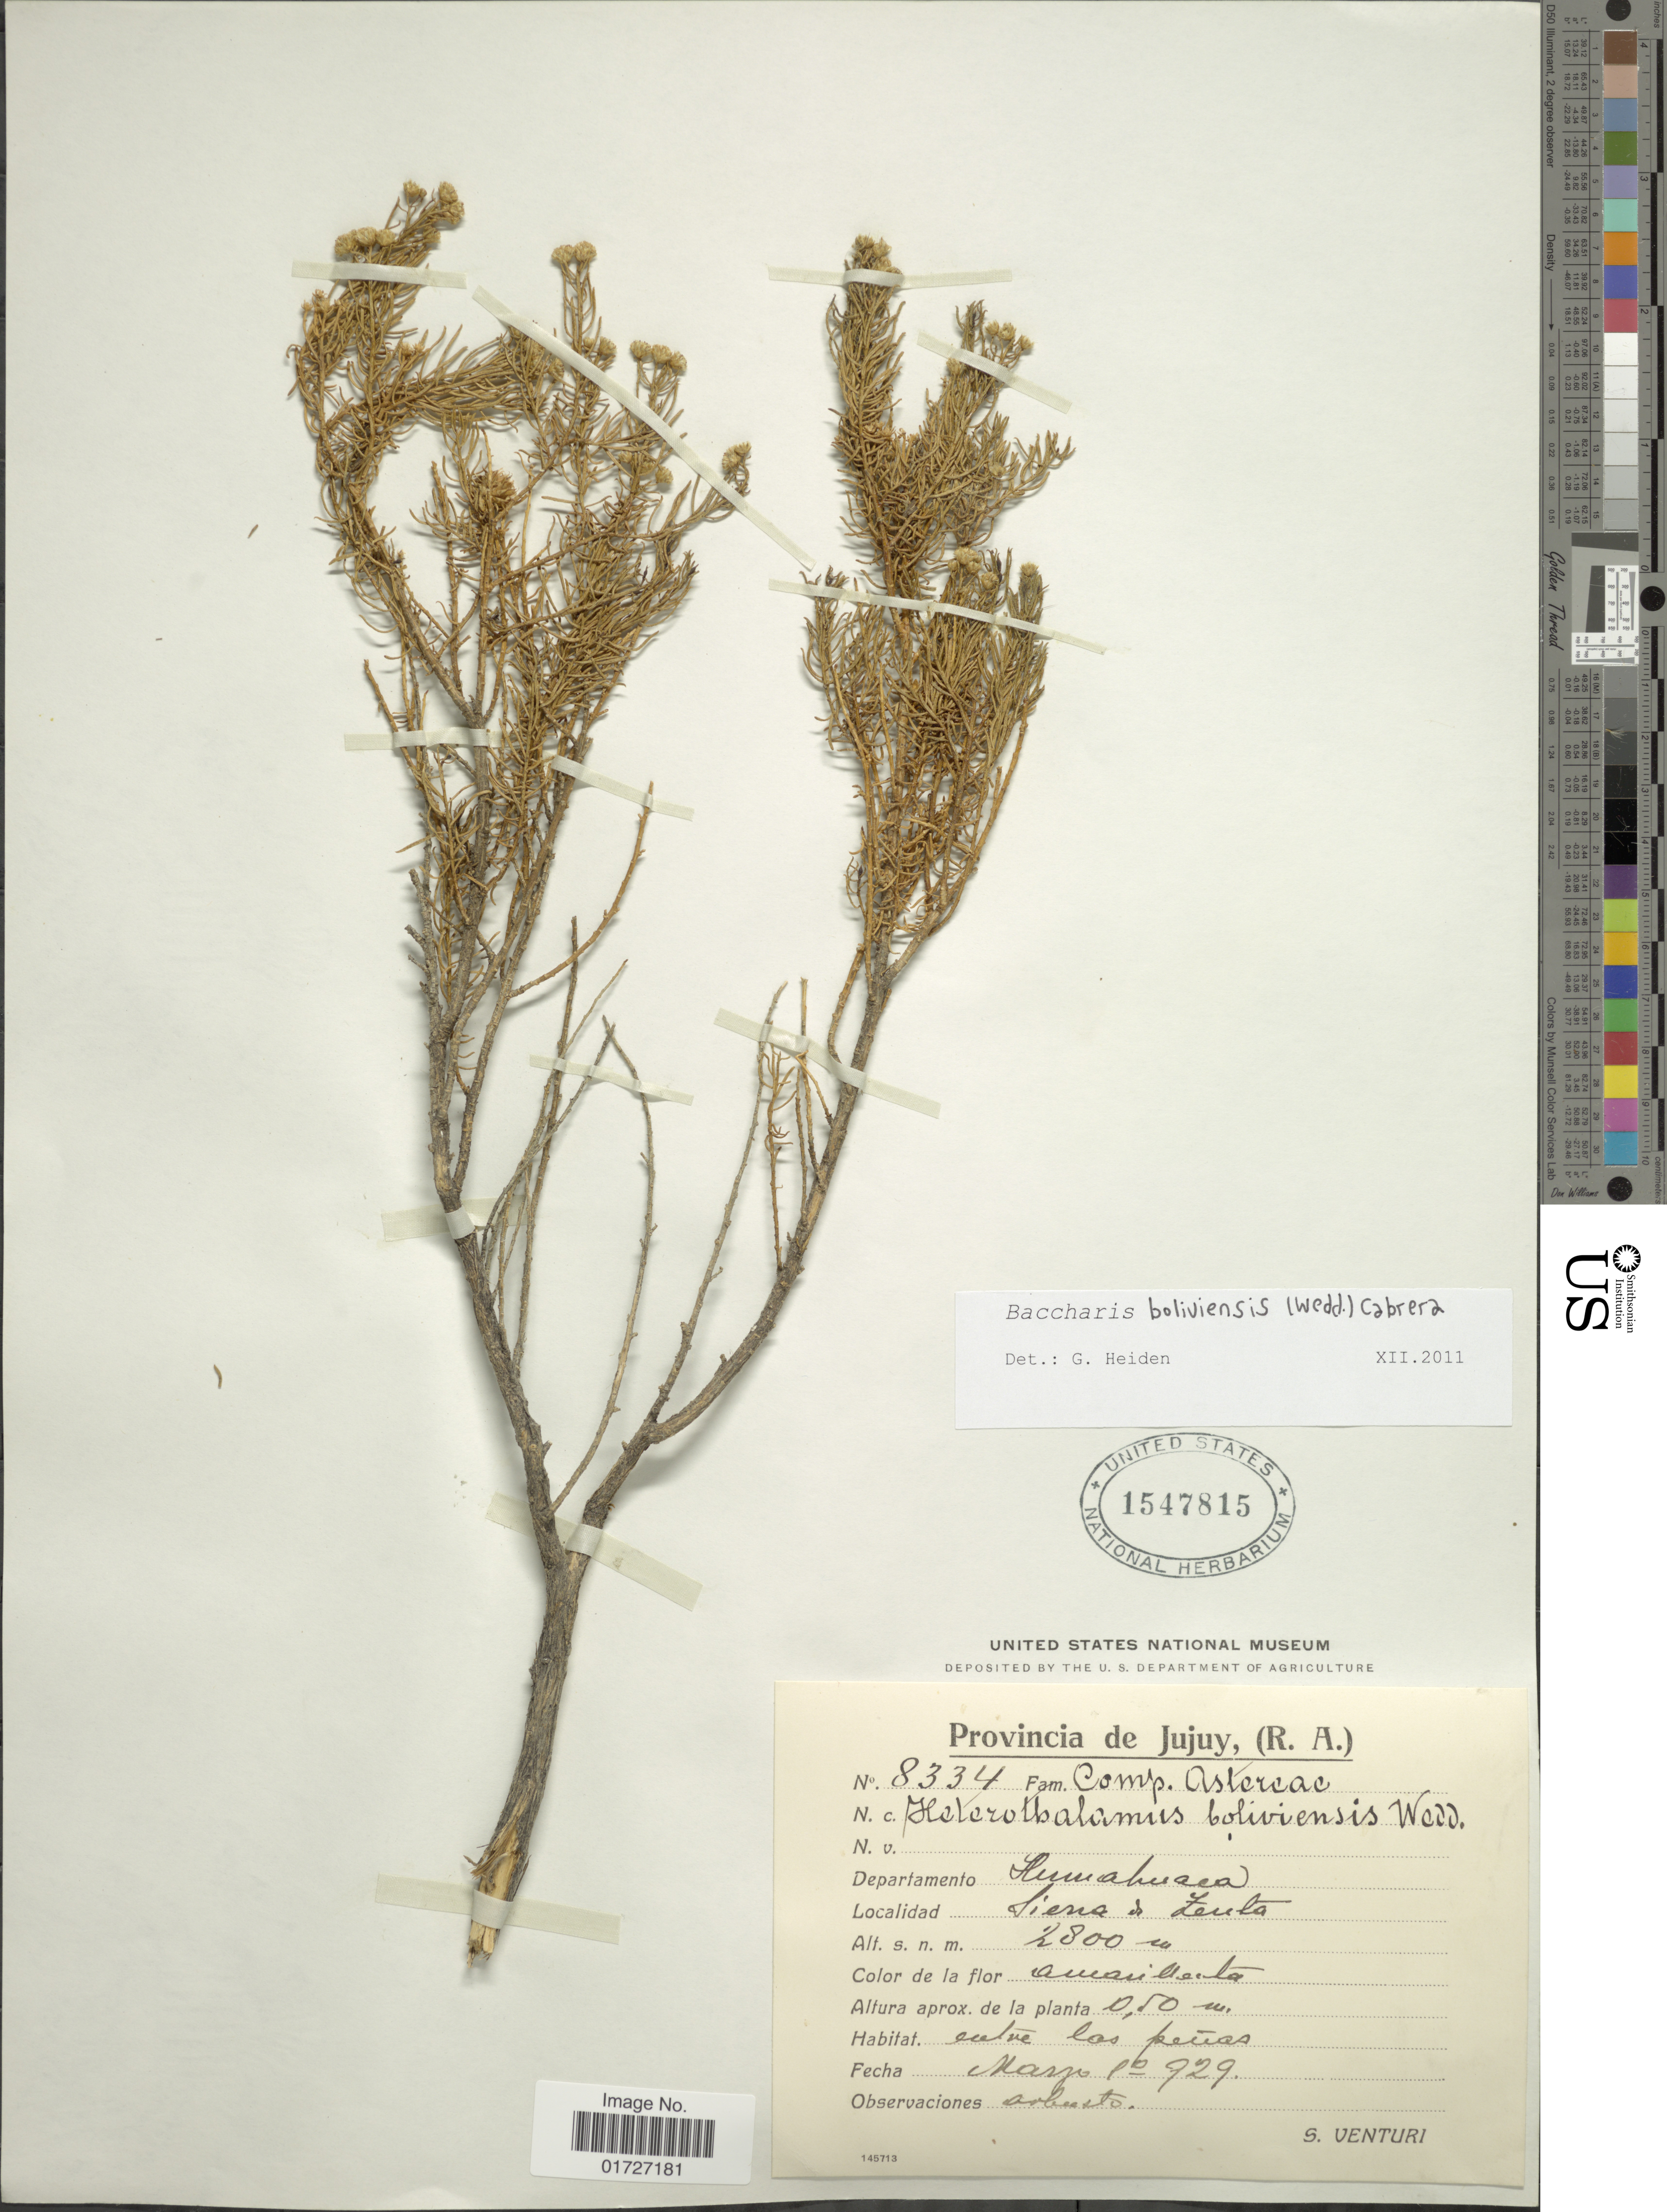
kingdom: Plantae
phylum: Tracheophyta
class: Magnoliopsida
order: Asterales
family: Asteraceae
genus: Baccharis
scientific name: Baccharis bolivensis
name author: (Wedd.) Cabrera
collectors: S. Venturi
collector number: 8334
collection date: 1929-03-01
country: Argentina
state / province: Jujuy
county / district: Humahuaca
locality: Sierra de Zenta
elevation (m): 2800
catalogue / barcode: US 1547815